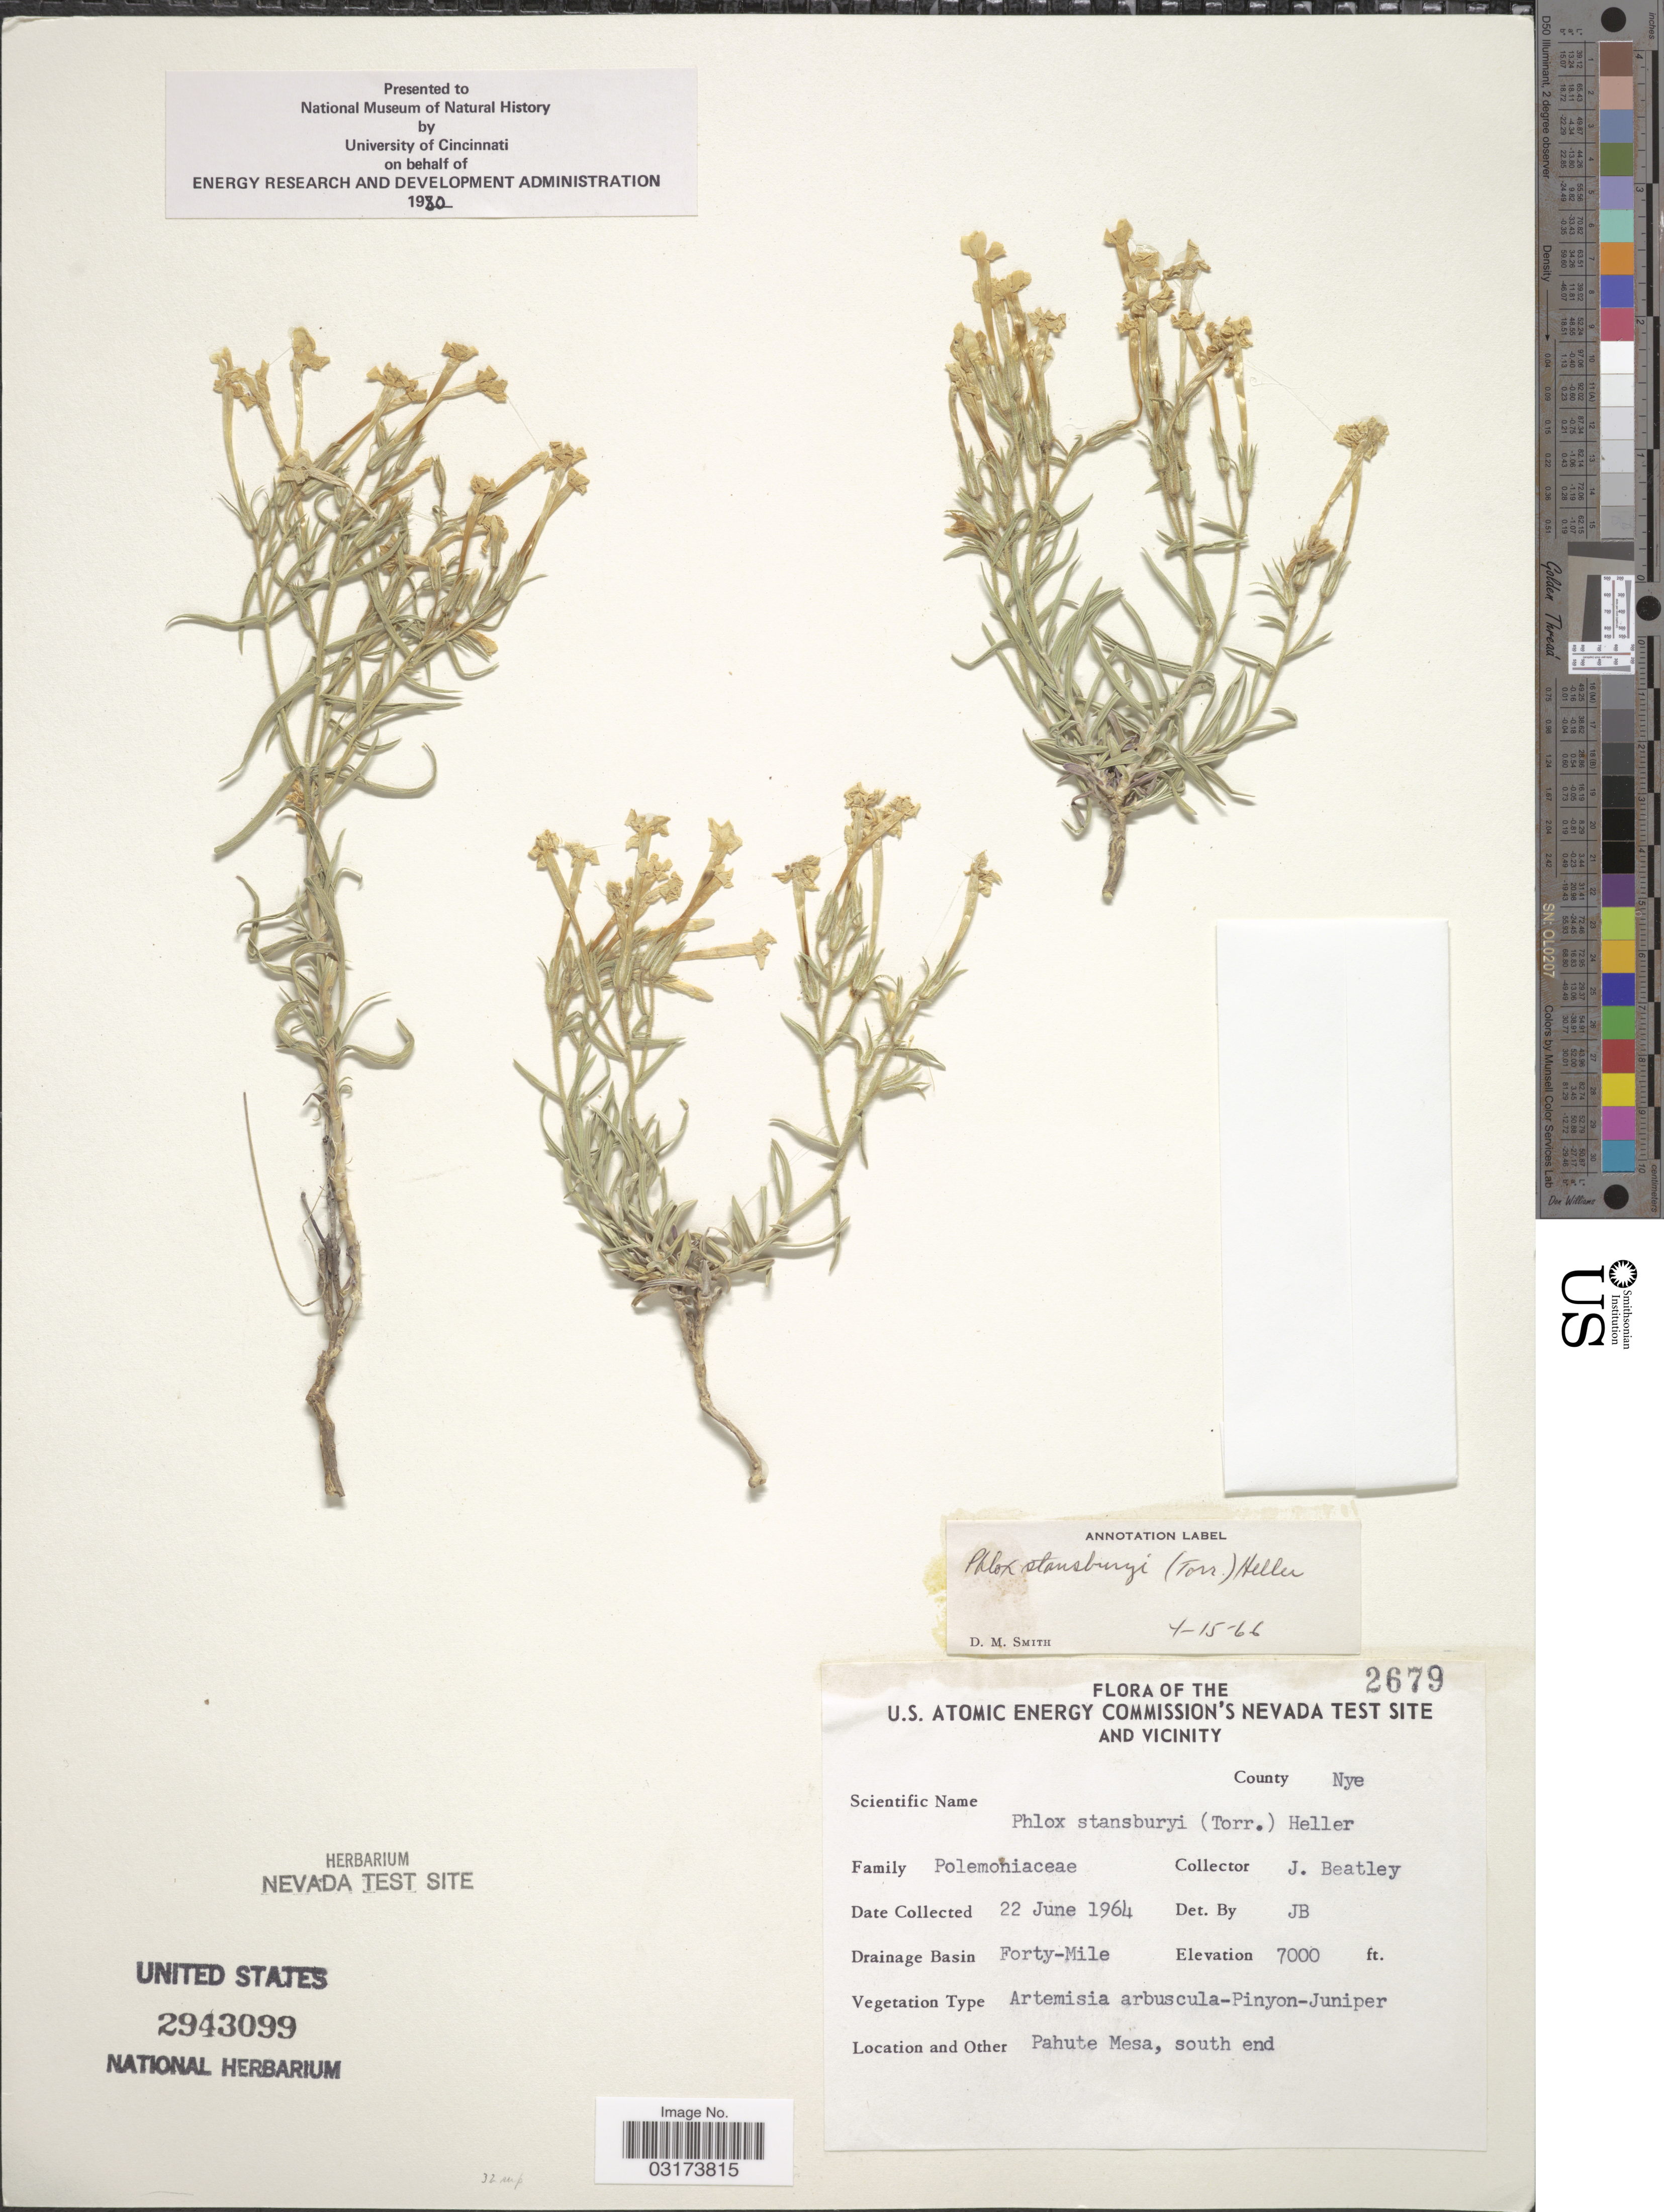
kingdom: Plantae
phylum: Tracheophyta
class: Magnoliopsida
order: Ericales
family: Polemoniaceae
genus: Phlox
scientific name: Phlox stansburyi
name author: (Torr.) A. Heller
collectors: J. C. Beatley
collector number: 2679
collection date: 1964-06-22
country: United States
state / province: Nevada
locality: U.S. Atomic Energy Commision's Nevada Test Site and Vicinity. County Nye. Drainage Forty-Mile. Pahute Mesa, south end.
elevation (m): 2134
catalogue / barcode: US 2943099